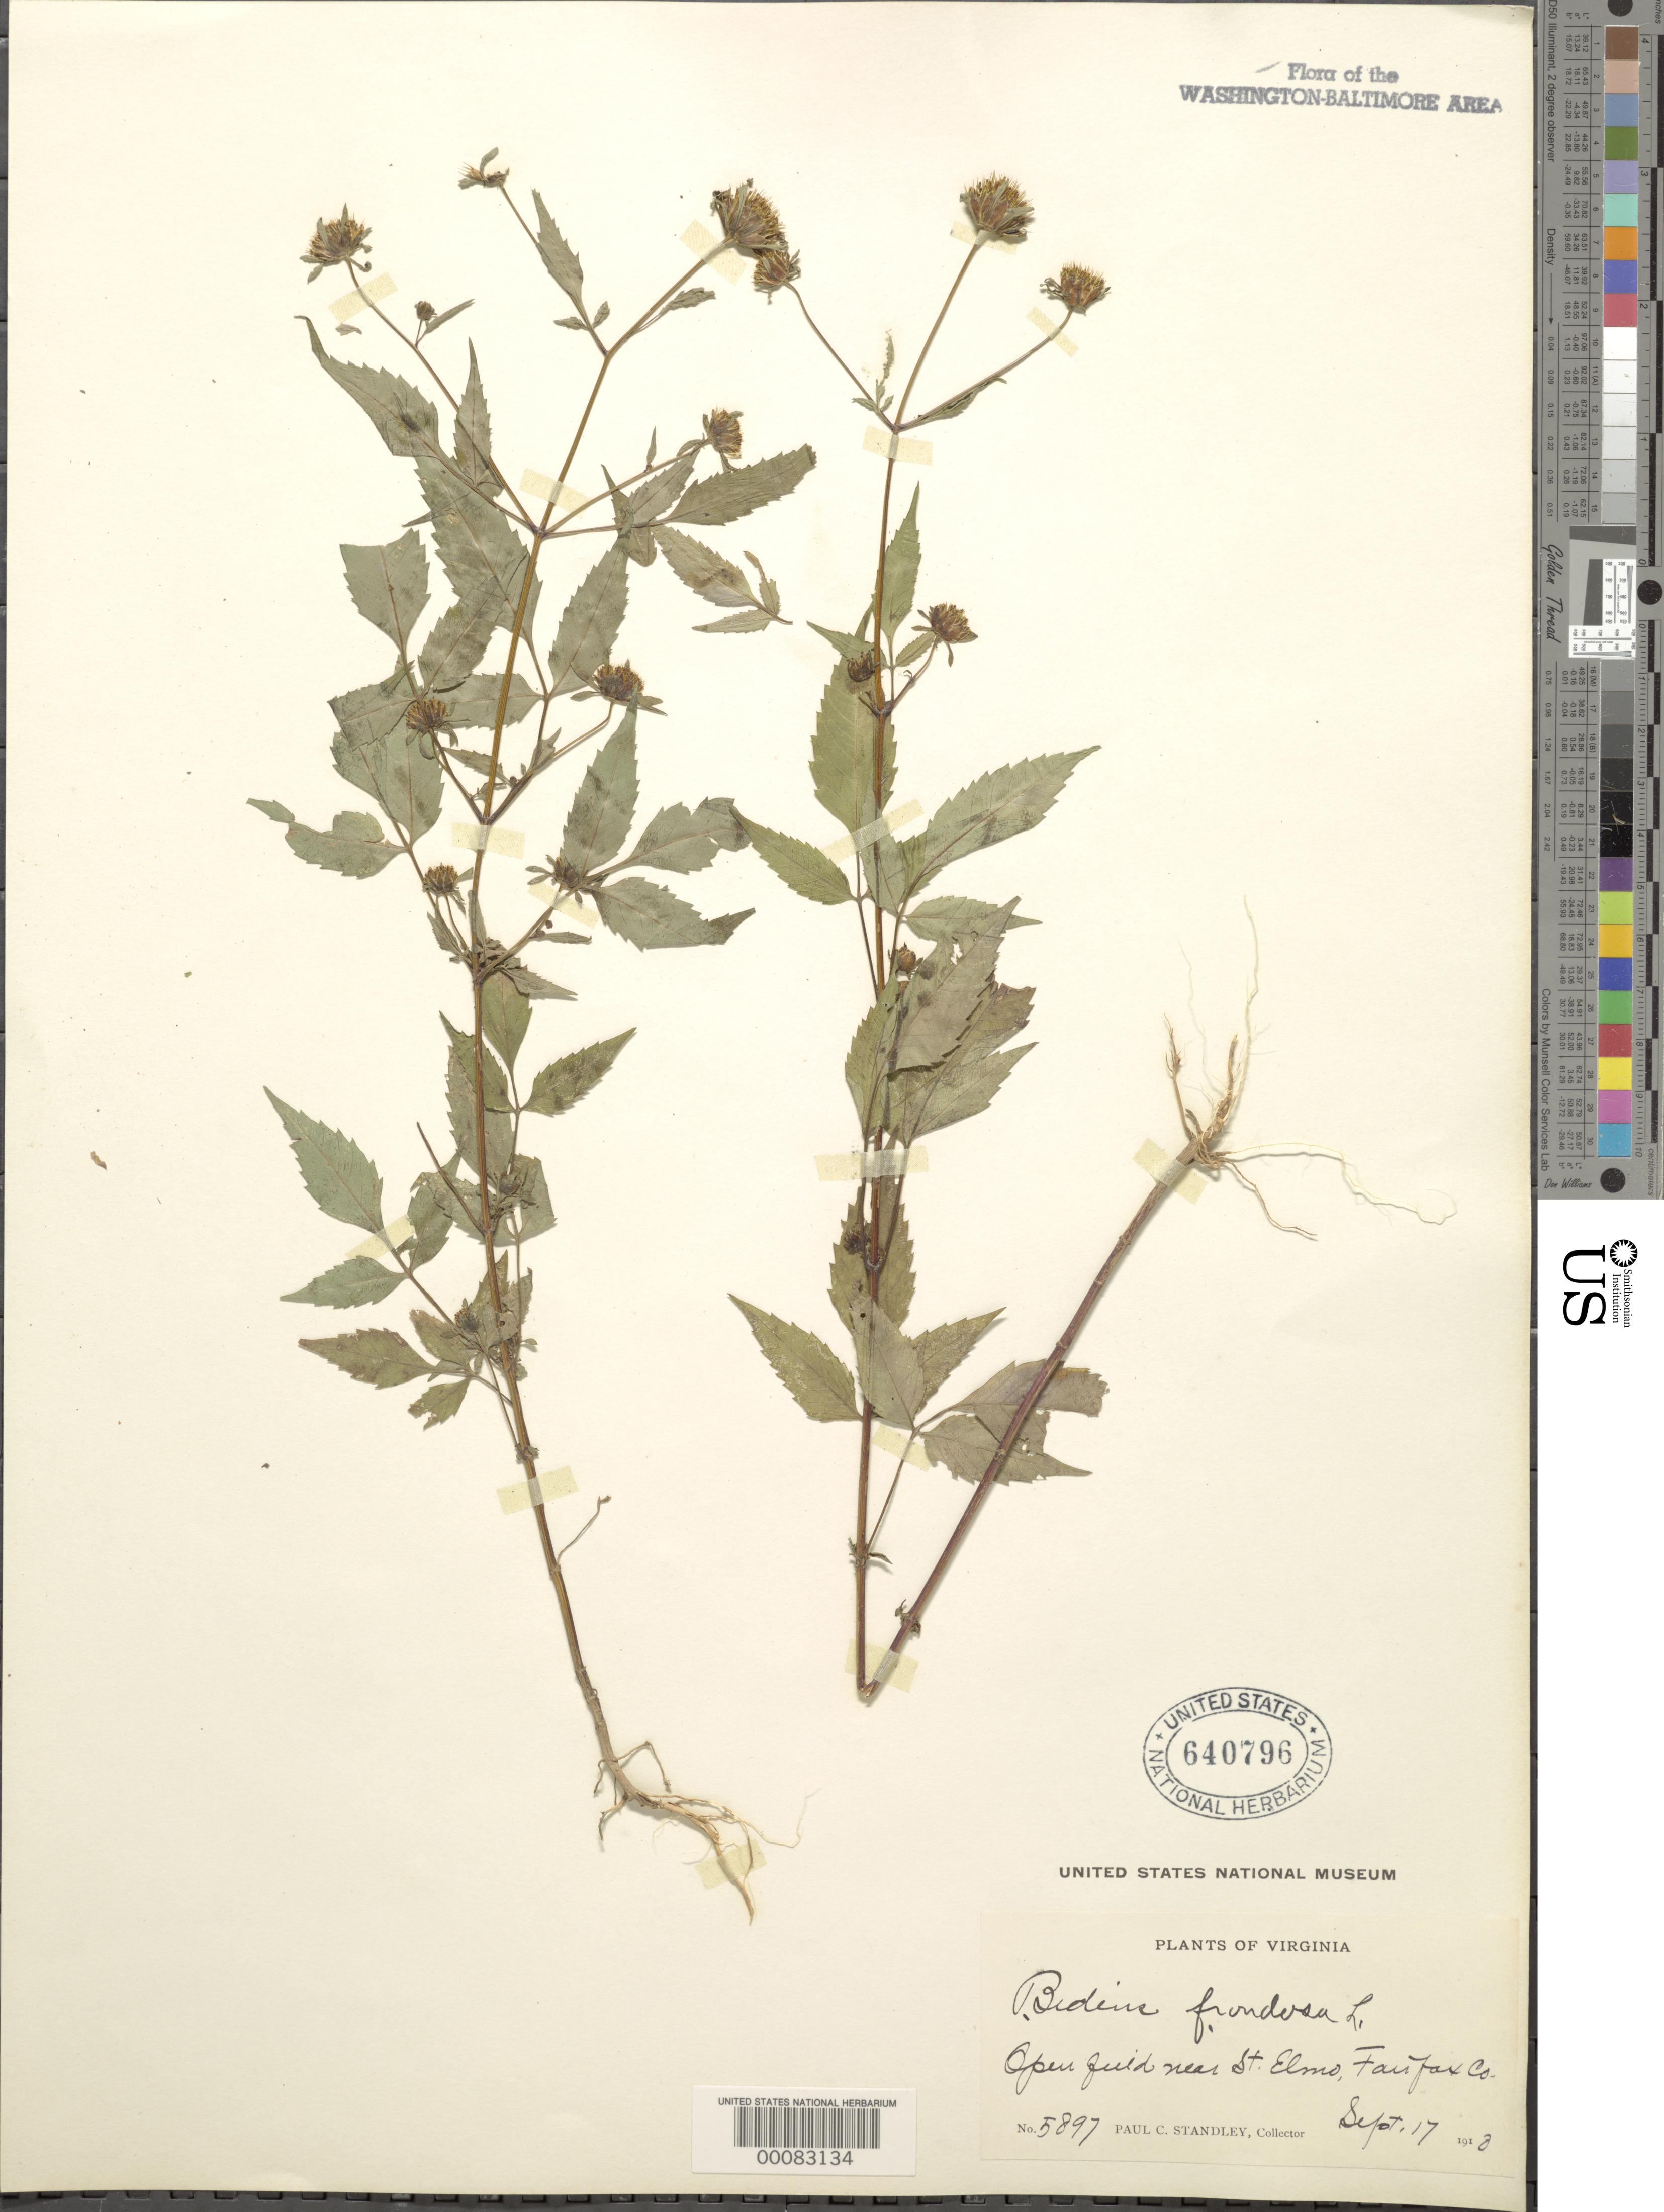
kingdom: Plantae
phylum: Tracheophyta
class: Magnoliopsida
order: Asterales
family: Asteraceae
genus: Bidens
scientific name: Bidens frondosa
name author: L.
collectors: P. C. Standley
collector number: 5897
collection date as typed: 17 Sep 1910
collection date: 1910-09-17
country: United States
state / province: Virginia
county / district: Fairfax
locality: Near St. Elmo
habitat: Open field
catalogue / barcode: US 640796